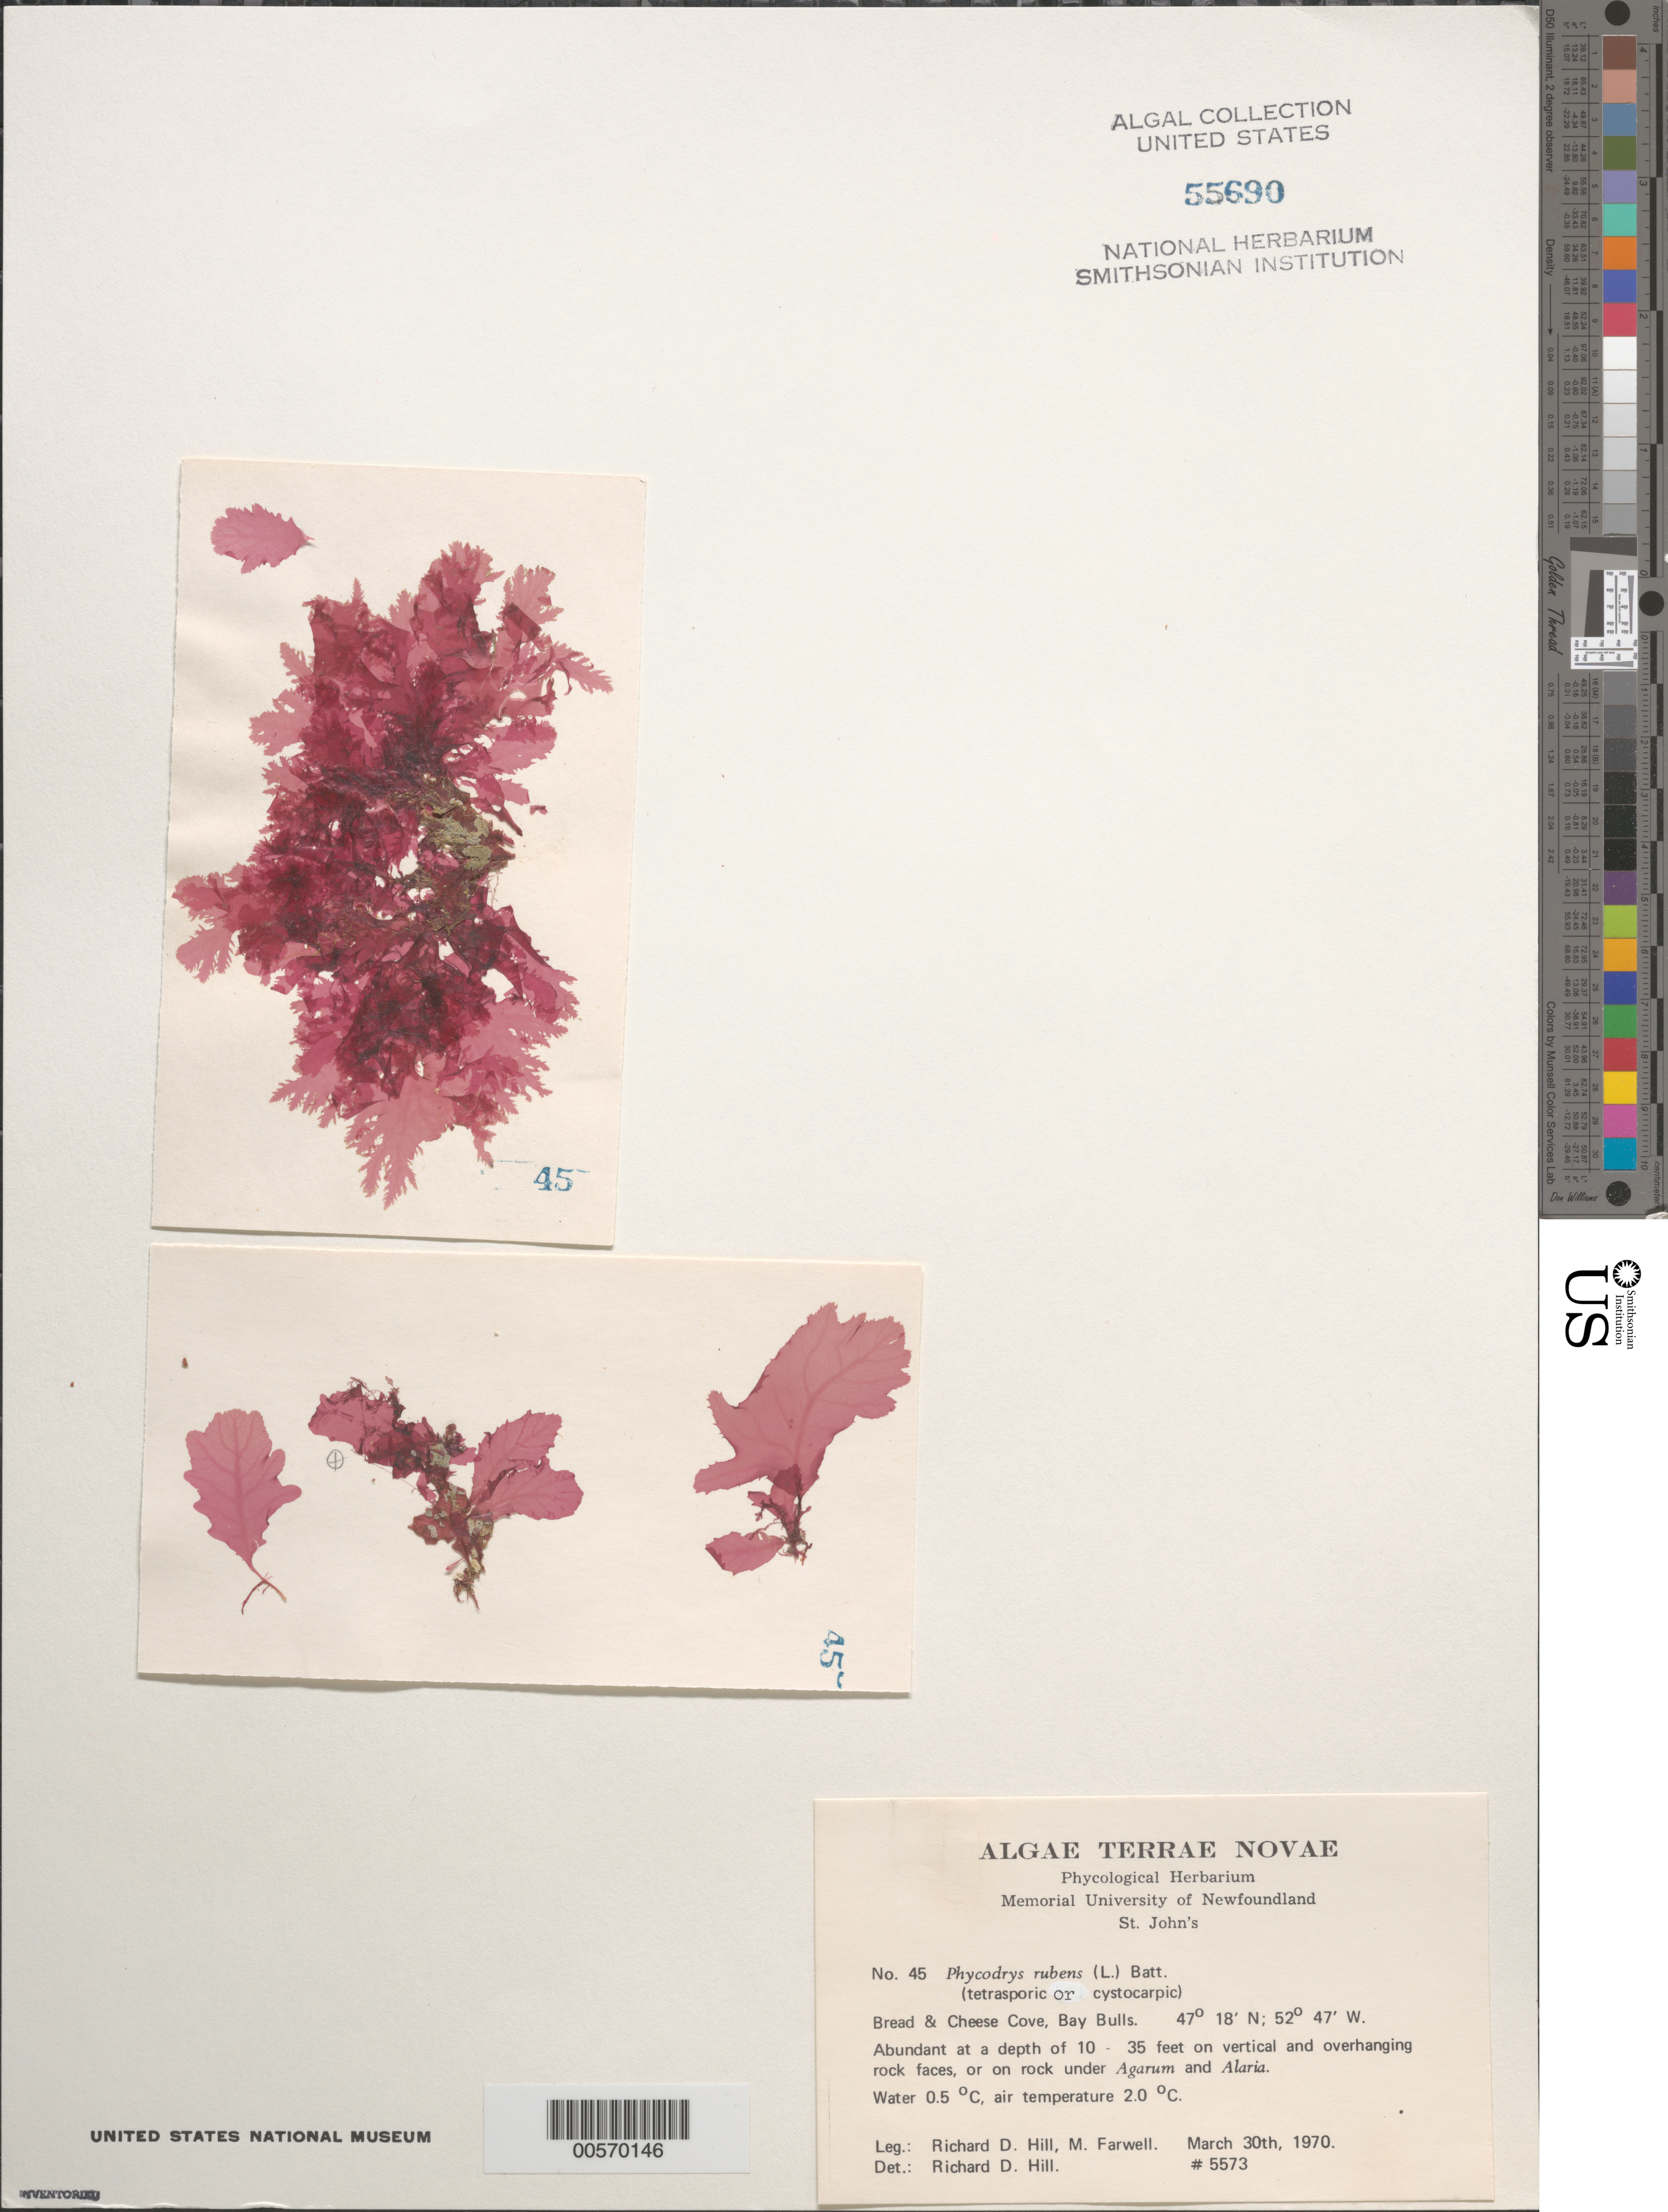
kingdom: Plantae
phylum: Rhodophyta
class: Florideophyceae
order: Ceramiales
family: Delesseriaceae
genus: Phycodrys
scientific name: Phycodrys rubens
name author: (L.) Batters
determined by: Hill, R. D.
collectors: R. D. Hill & M. Farwell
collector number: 5573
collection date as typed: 30 Mar 1970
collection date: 1970-03-30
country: Canada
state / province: Newfoundland and Labrador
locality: Bread and Cheese Cove, Bay Bulls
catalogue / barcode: US 55690